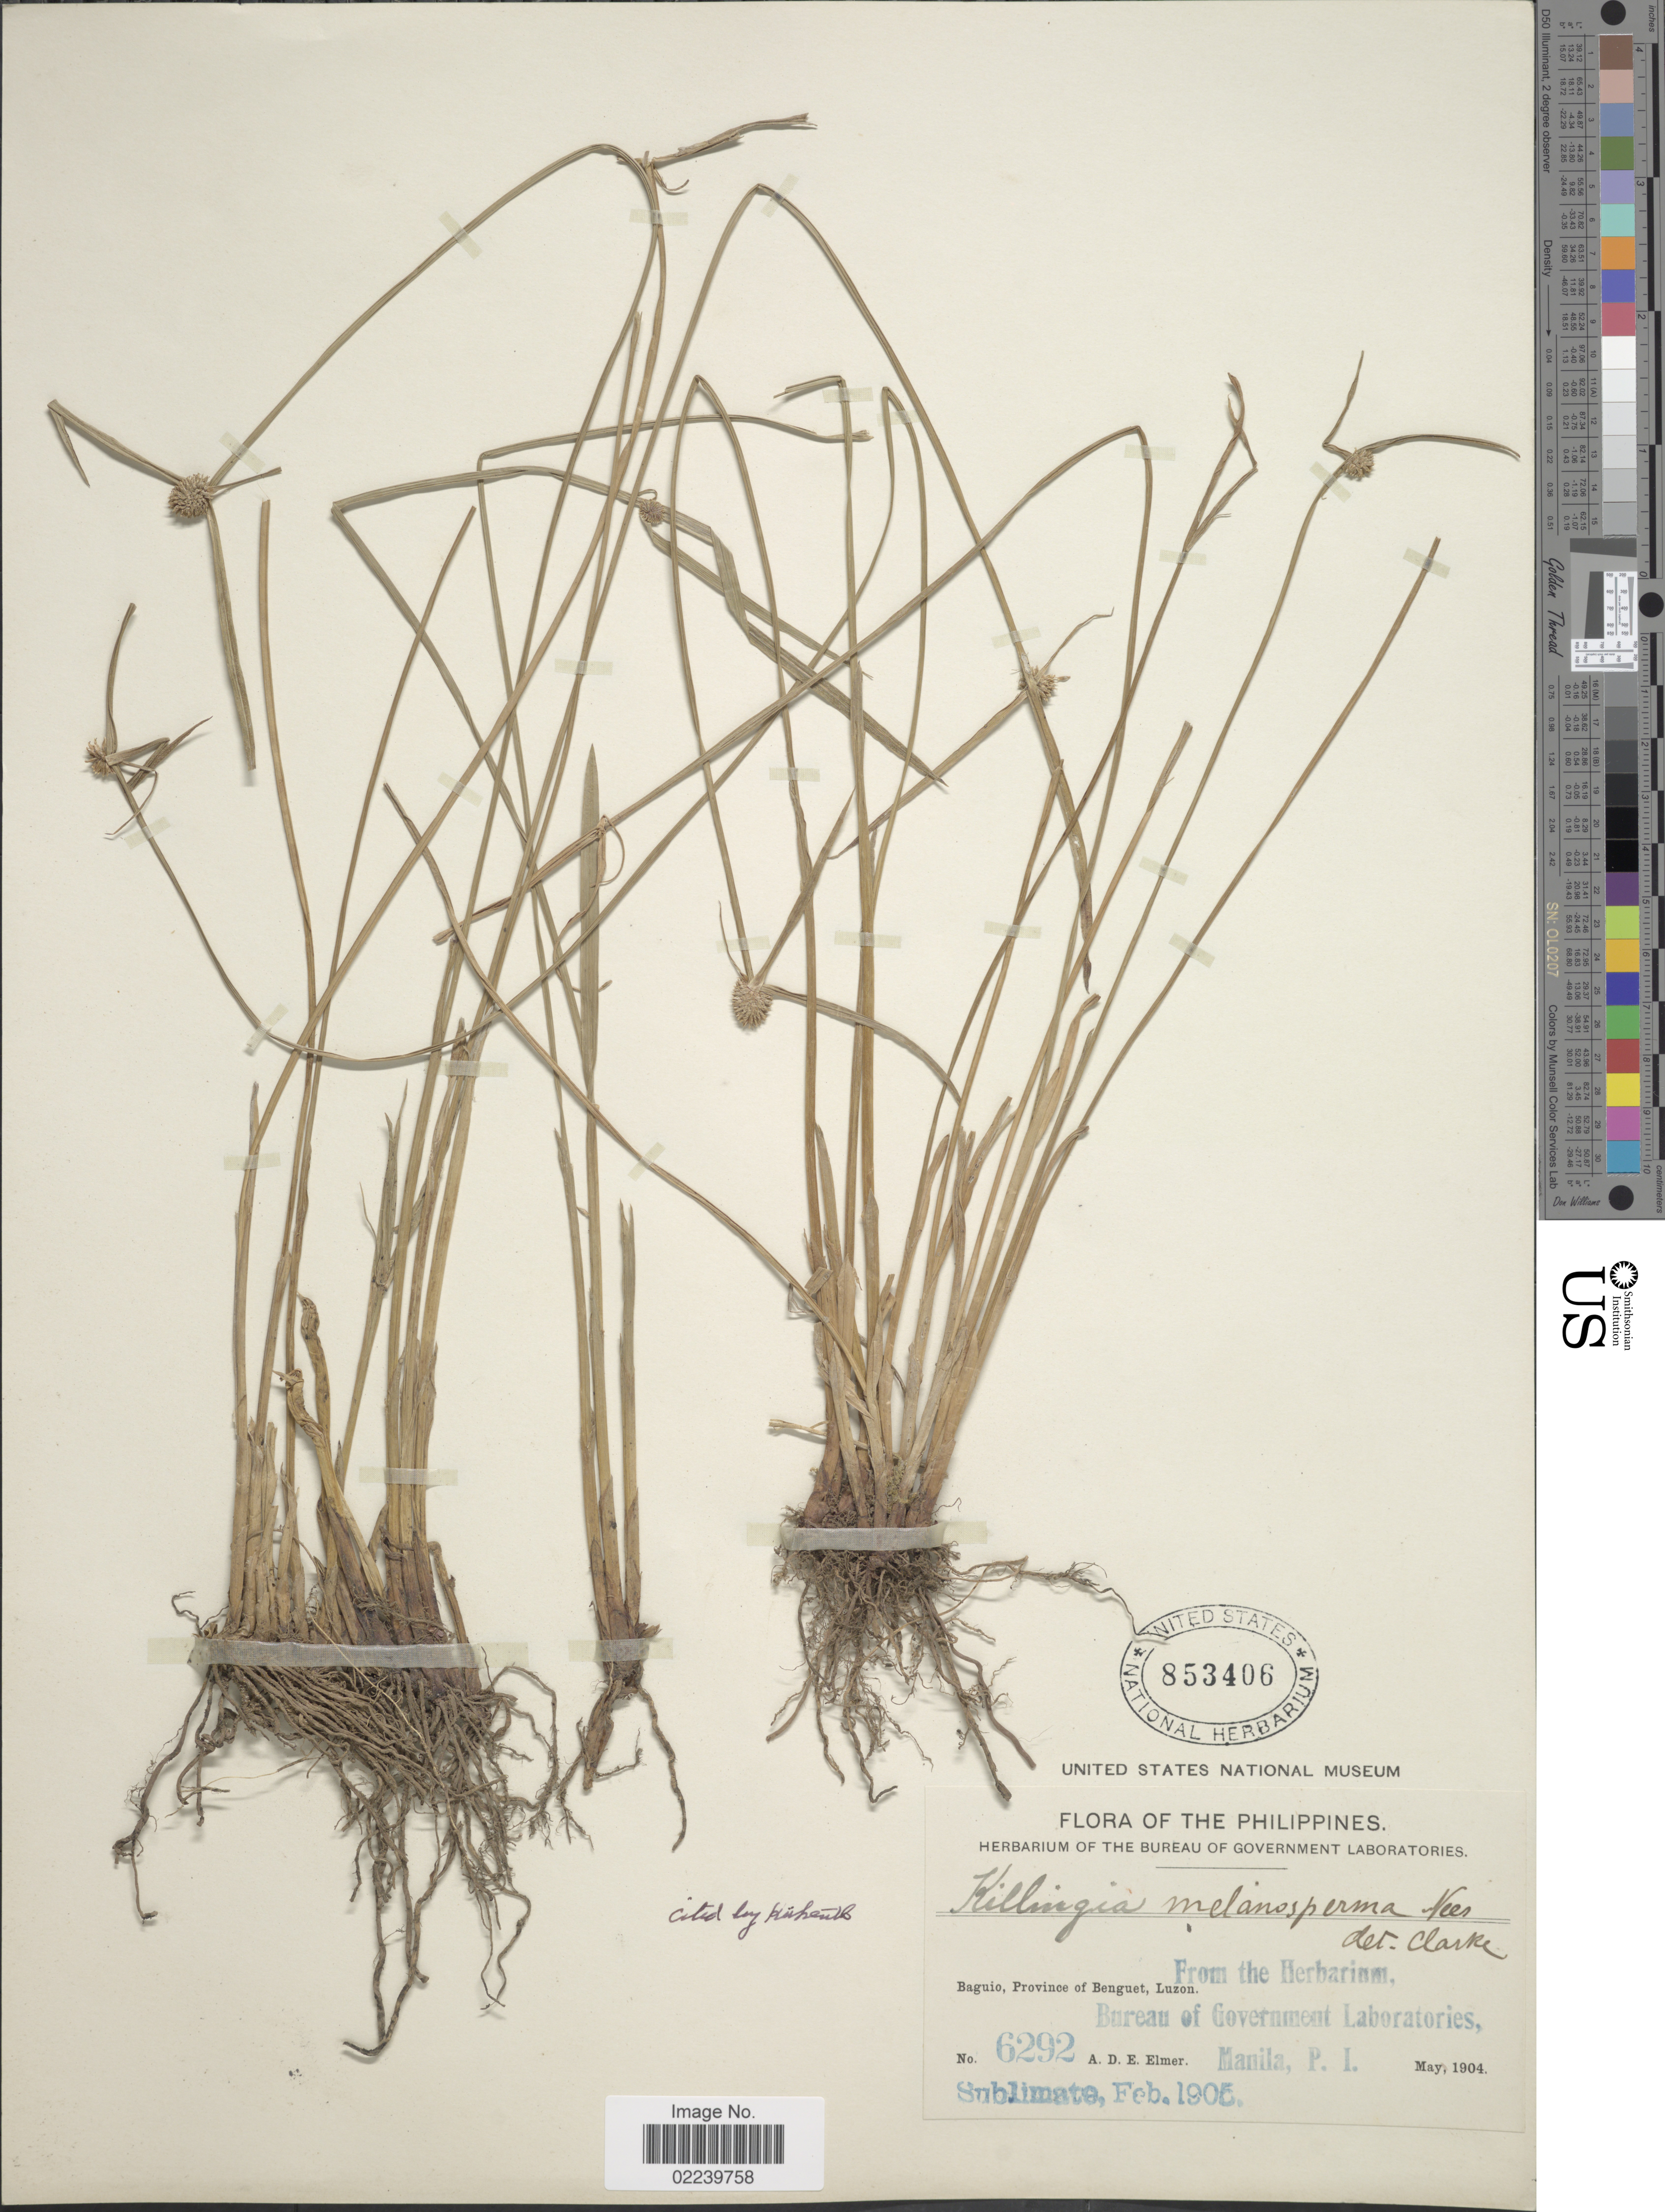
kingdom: Plantae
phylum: Tracheophyta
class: Liliopsida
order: Poales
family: Cyperaceae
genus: Cyperus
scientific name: Cyperus melanospermus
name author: (Nees) Valck. Sur.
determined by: Strong, M. T., (US), Smithsonian Institution - National Museum of Natural History (UNITED STATES)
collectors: A. D. E. Elmer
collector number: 6292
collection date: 1904-05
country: Philippines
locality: Baguio, Province of Benguet, Luzon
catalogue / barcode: US 853406